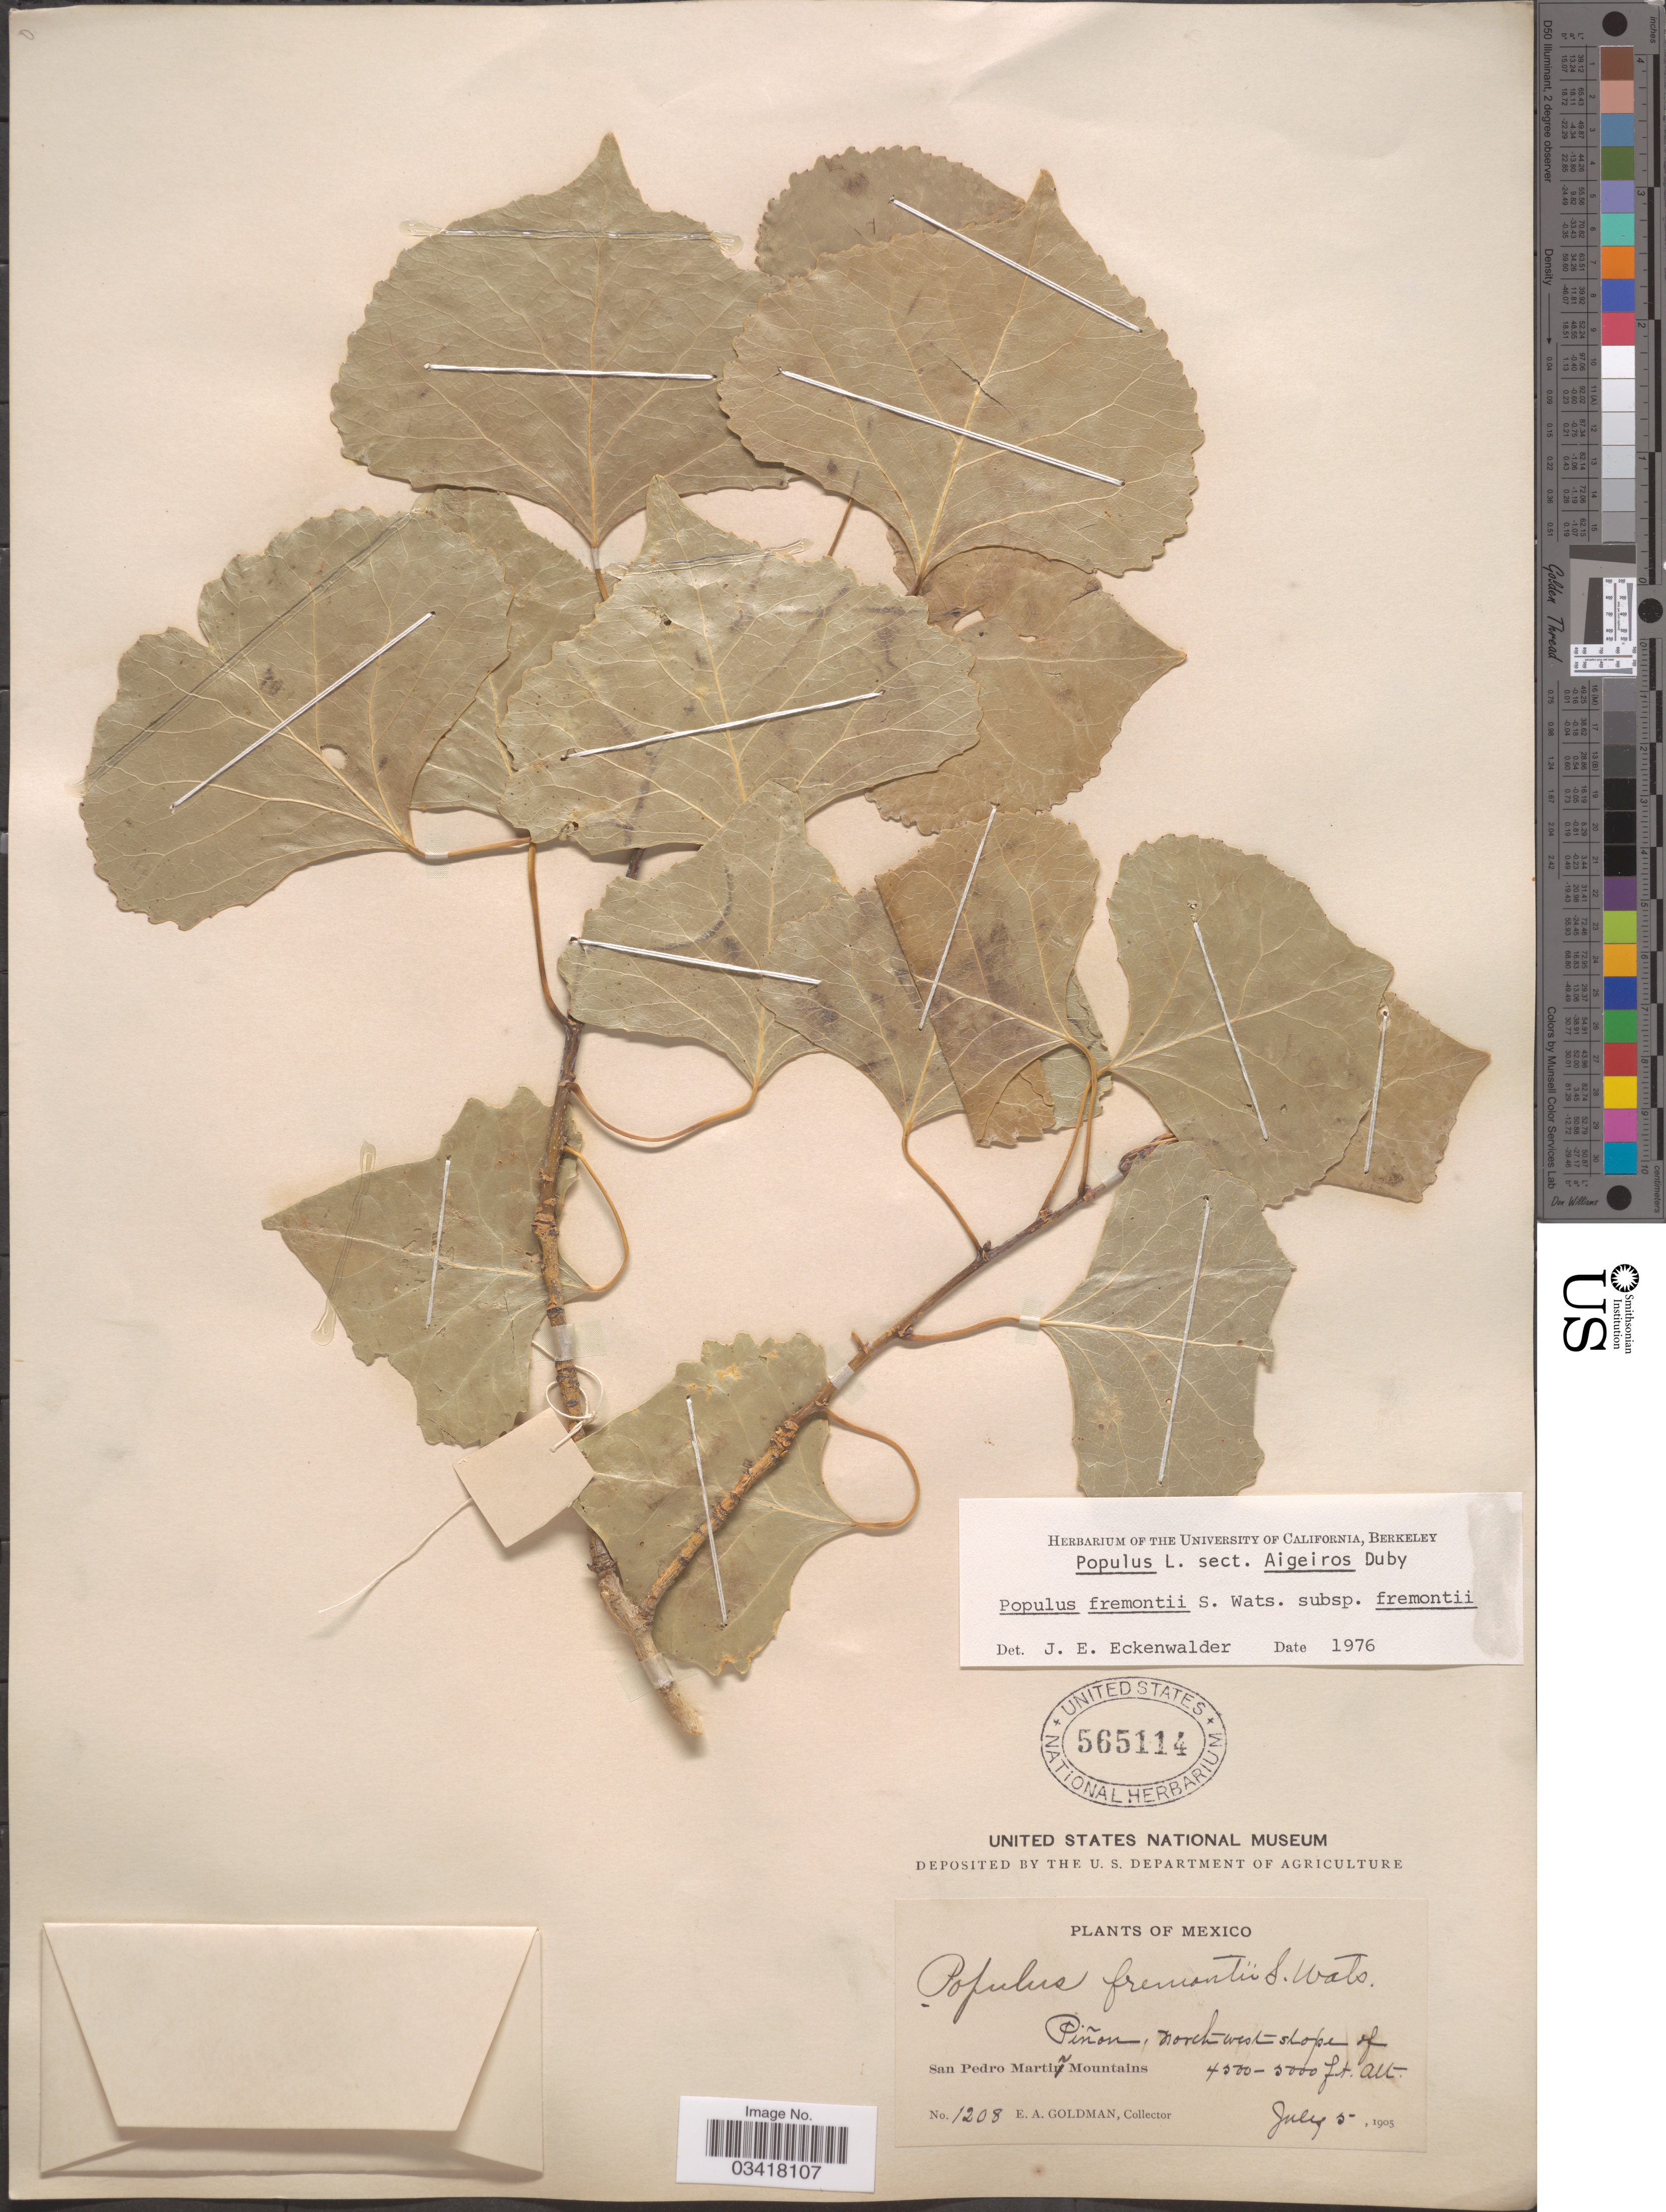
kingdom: Plantae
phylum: Tracheophyta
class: Magnoliopsida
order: Malpighiales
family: Salicaceae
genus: Populus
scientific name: Populus fremontii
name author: S. Watson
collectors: E. A. Goldman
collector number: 1208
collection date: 1905-07-05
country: Mexico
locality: Piñon, northwest slope of San Pedro Martir Mountains.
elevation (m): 1372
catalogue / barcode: US 565114